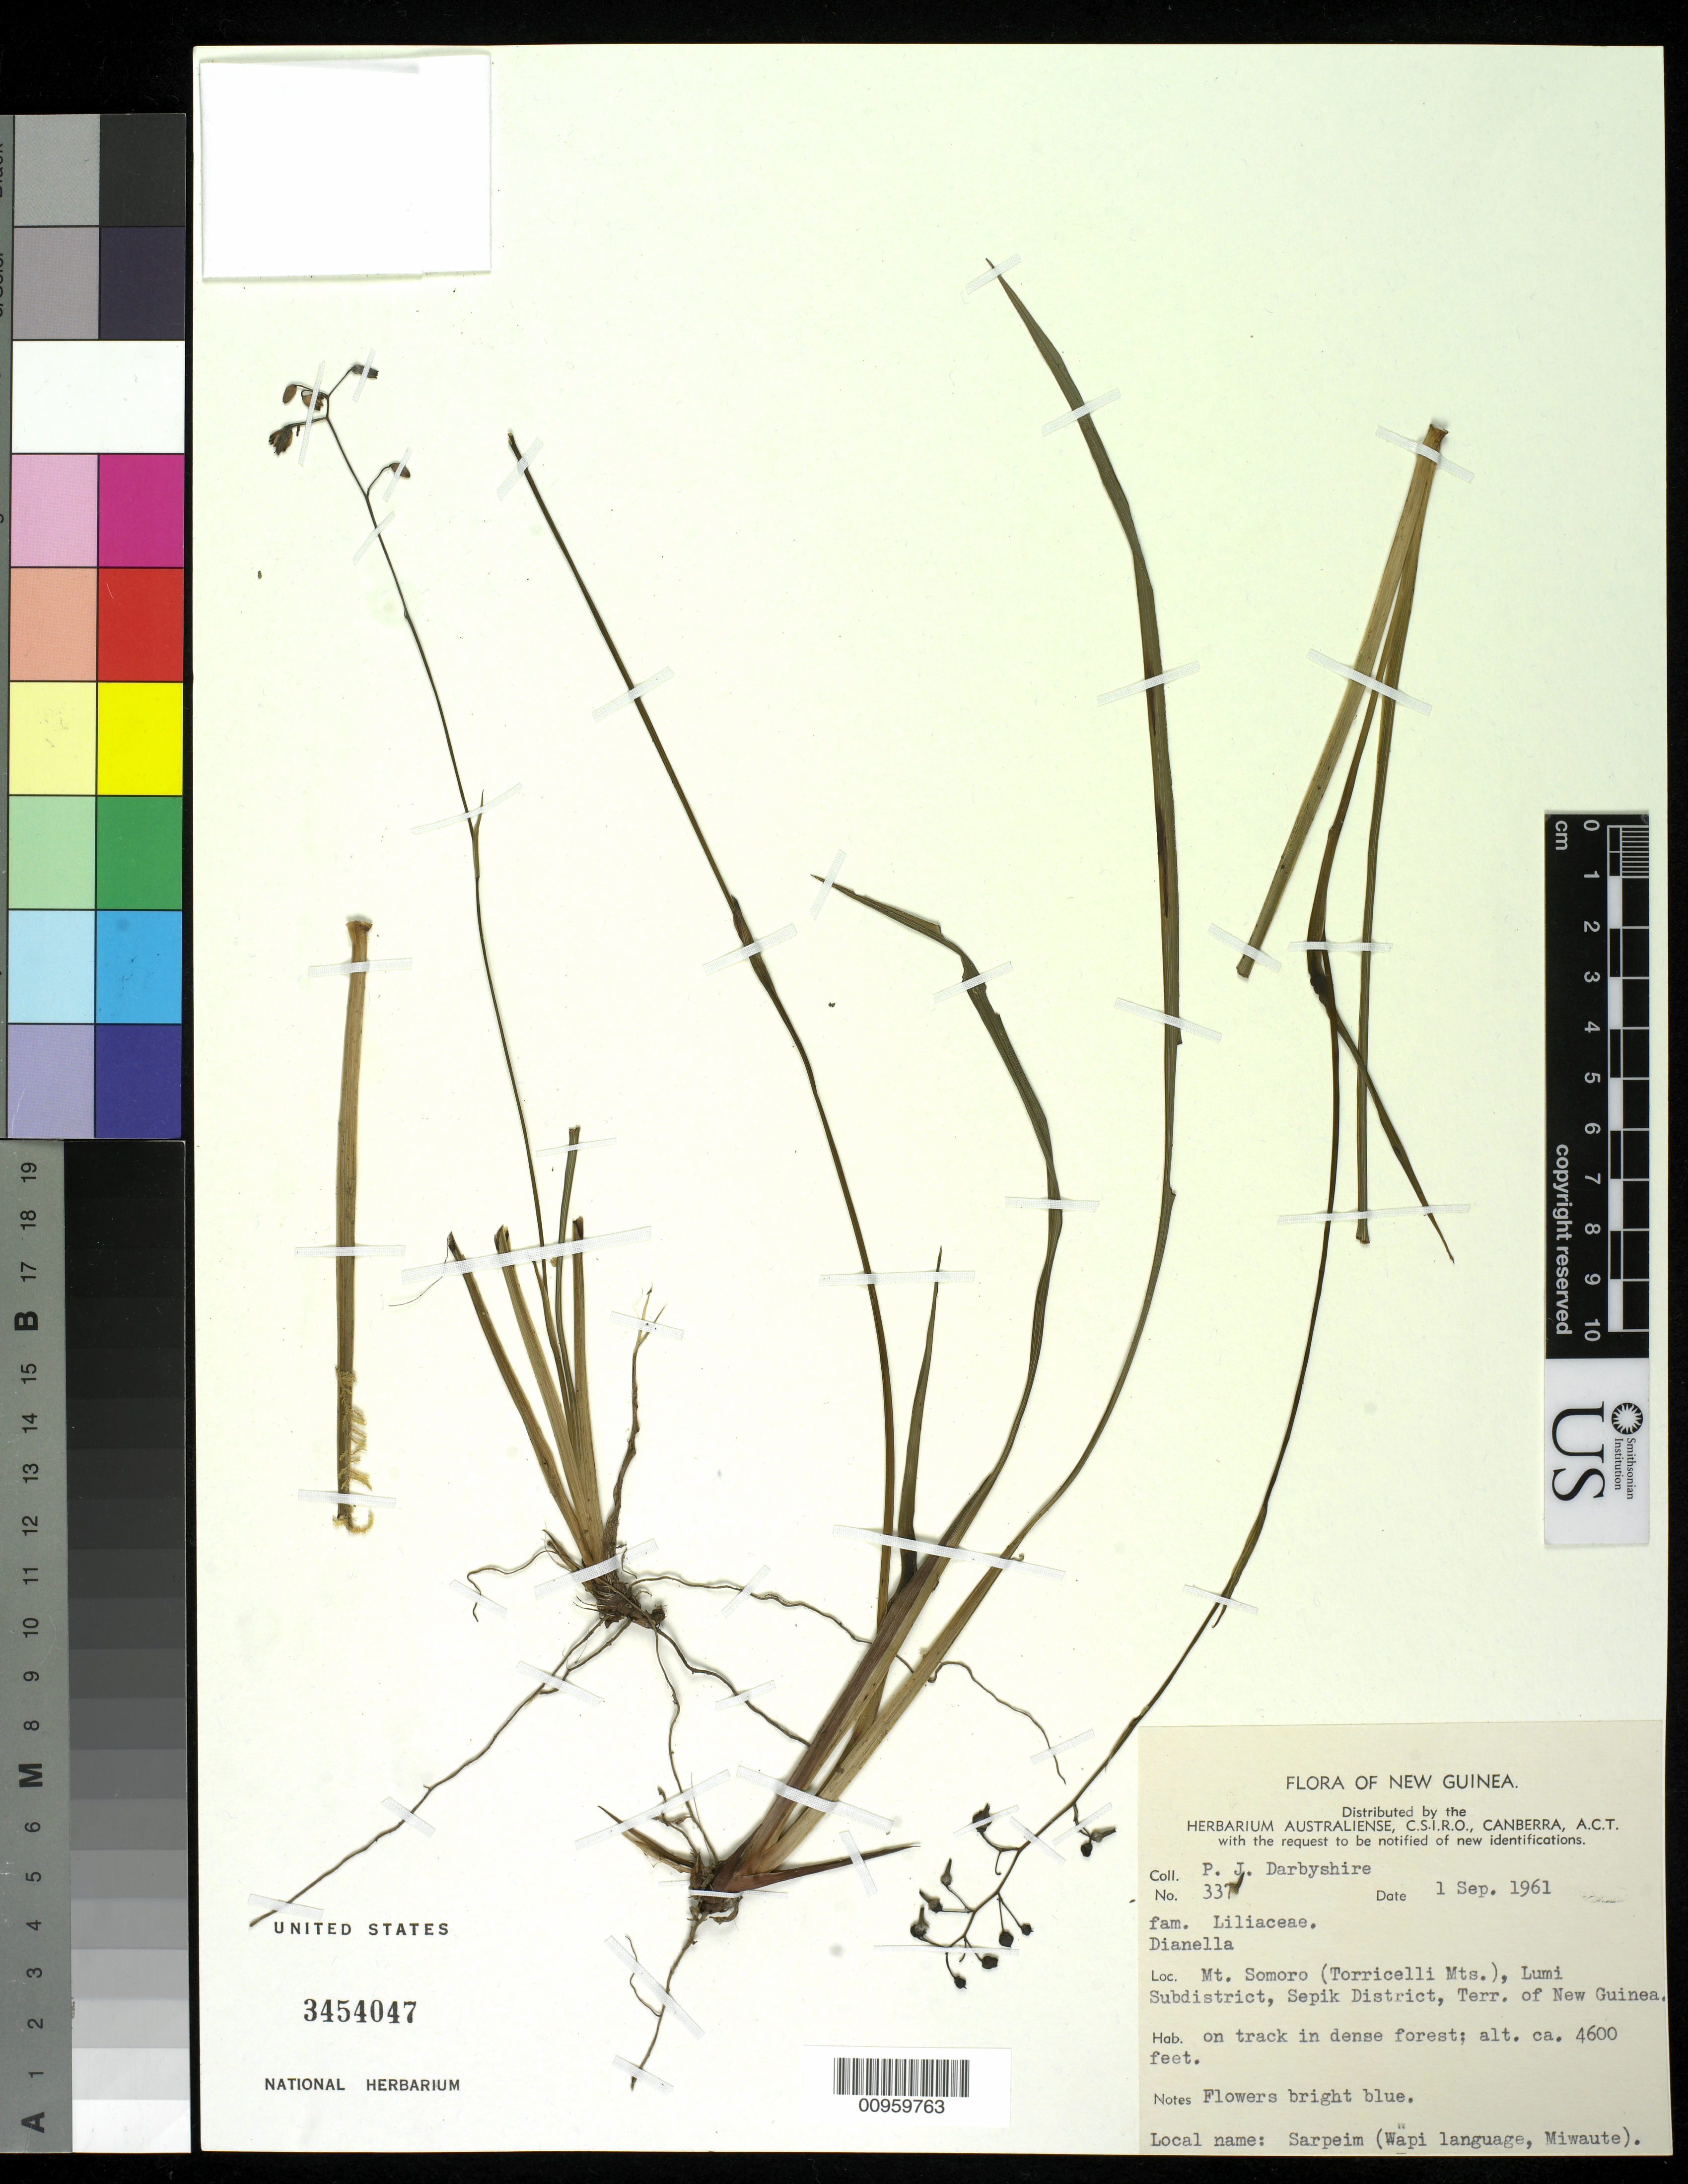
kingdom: Plantae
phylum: Tracheophyta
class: Liliopsida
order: Asparagales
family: Asphodelaceae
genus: Dianella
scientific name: Dianella sp.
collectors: P. Darbyshire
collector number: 337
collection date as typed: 01 Sep 1961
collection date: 1961-09-01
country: Papua New Guinea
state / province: Sandaun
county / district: Lumi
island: New Guinea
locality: Mt. Somoro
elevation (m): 1402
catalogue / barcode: US 3454047